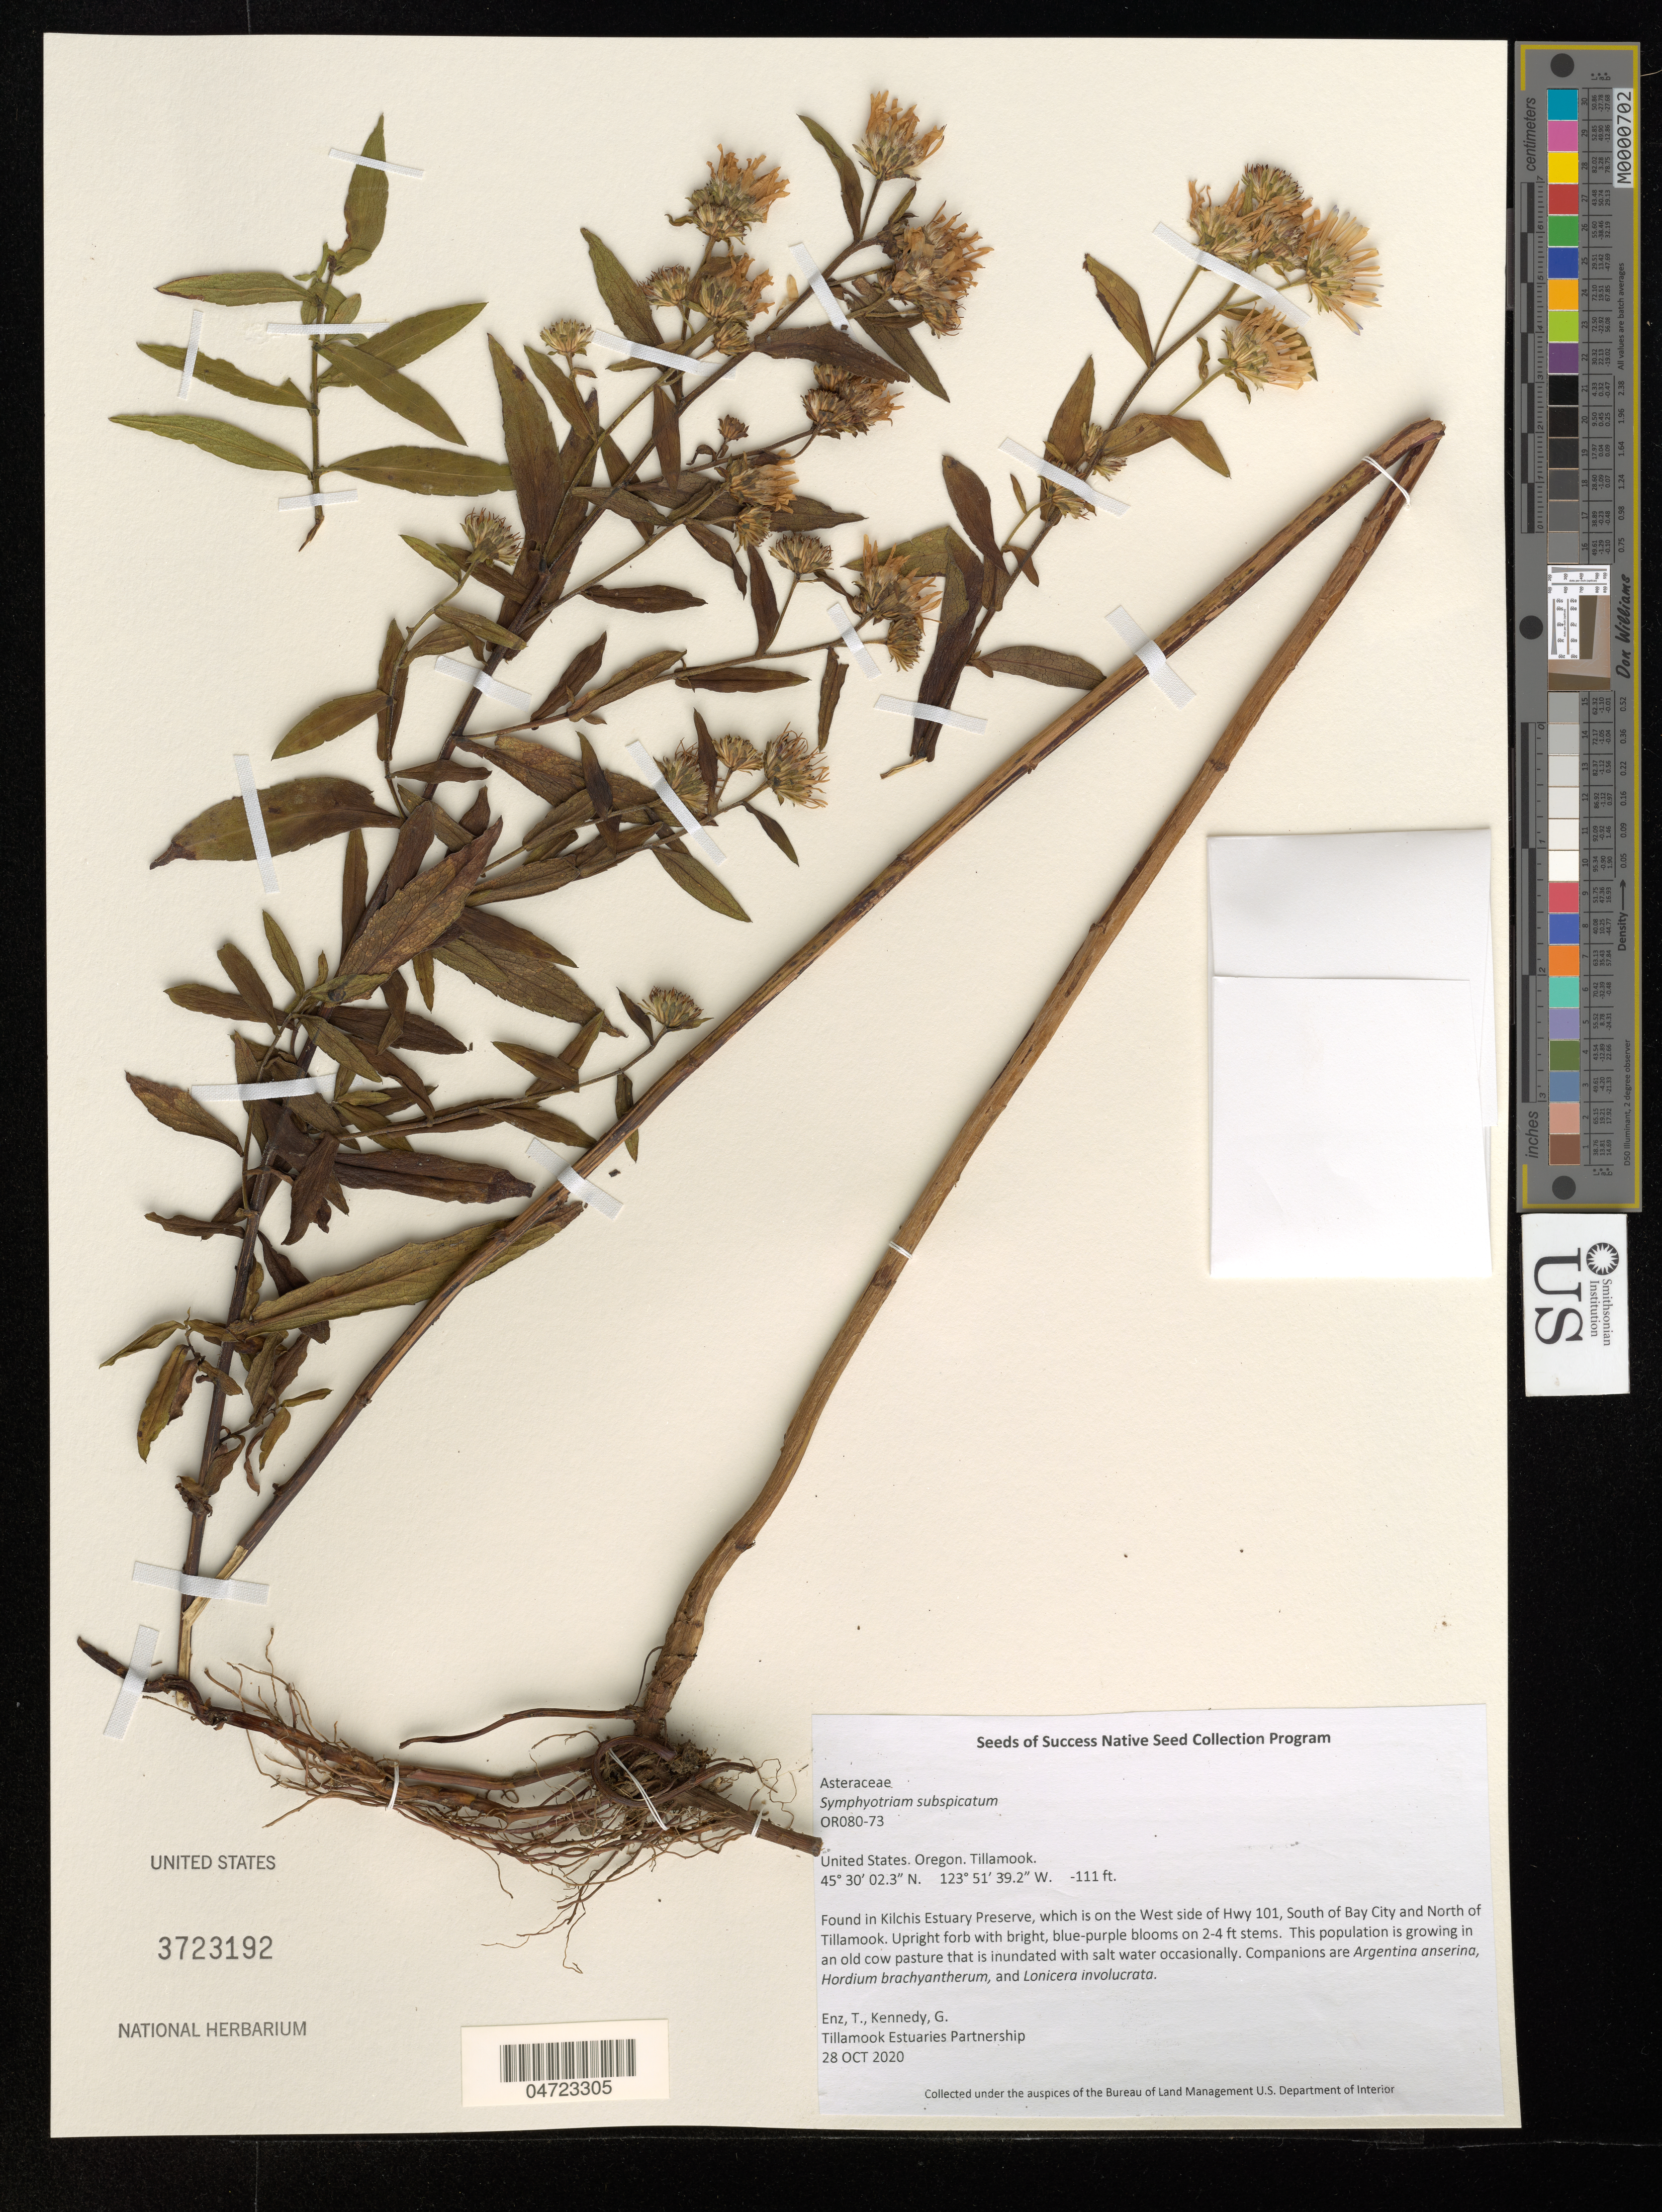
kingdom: Plantae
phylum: Tracheophyta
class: Magnoliopsida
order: Asterales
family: Asteraceae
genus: Symphyotrichum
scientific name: Symphyotrichum subspicatum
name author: (Nees) G.L. Nesom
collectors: T. Enz & G. Kennedy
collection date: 2020-10-28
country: United States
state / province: Oregon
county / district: Tilamook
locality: Tillamook. Found in Kilchis Estuary Preserve, which is on the West side of Hwy 101, South of Bay City and North of Tillamook.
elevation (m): -34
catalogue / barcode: US 3723192